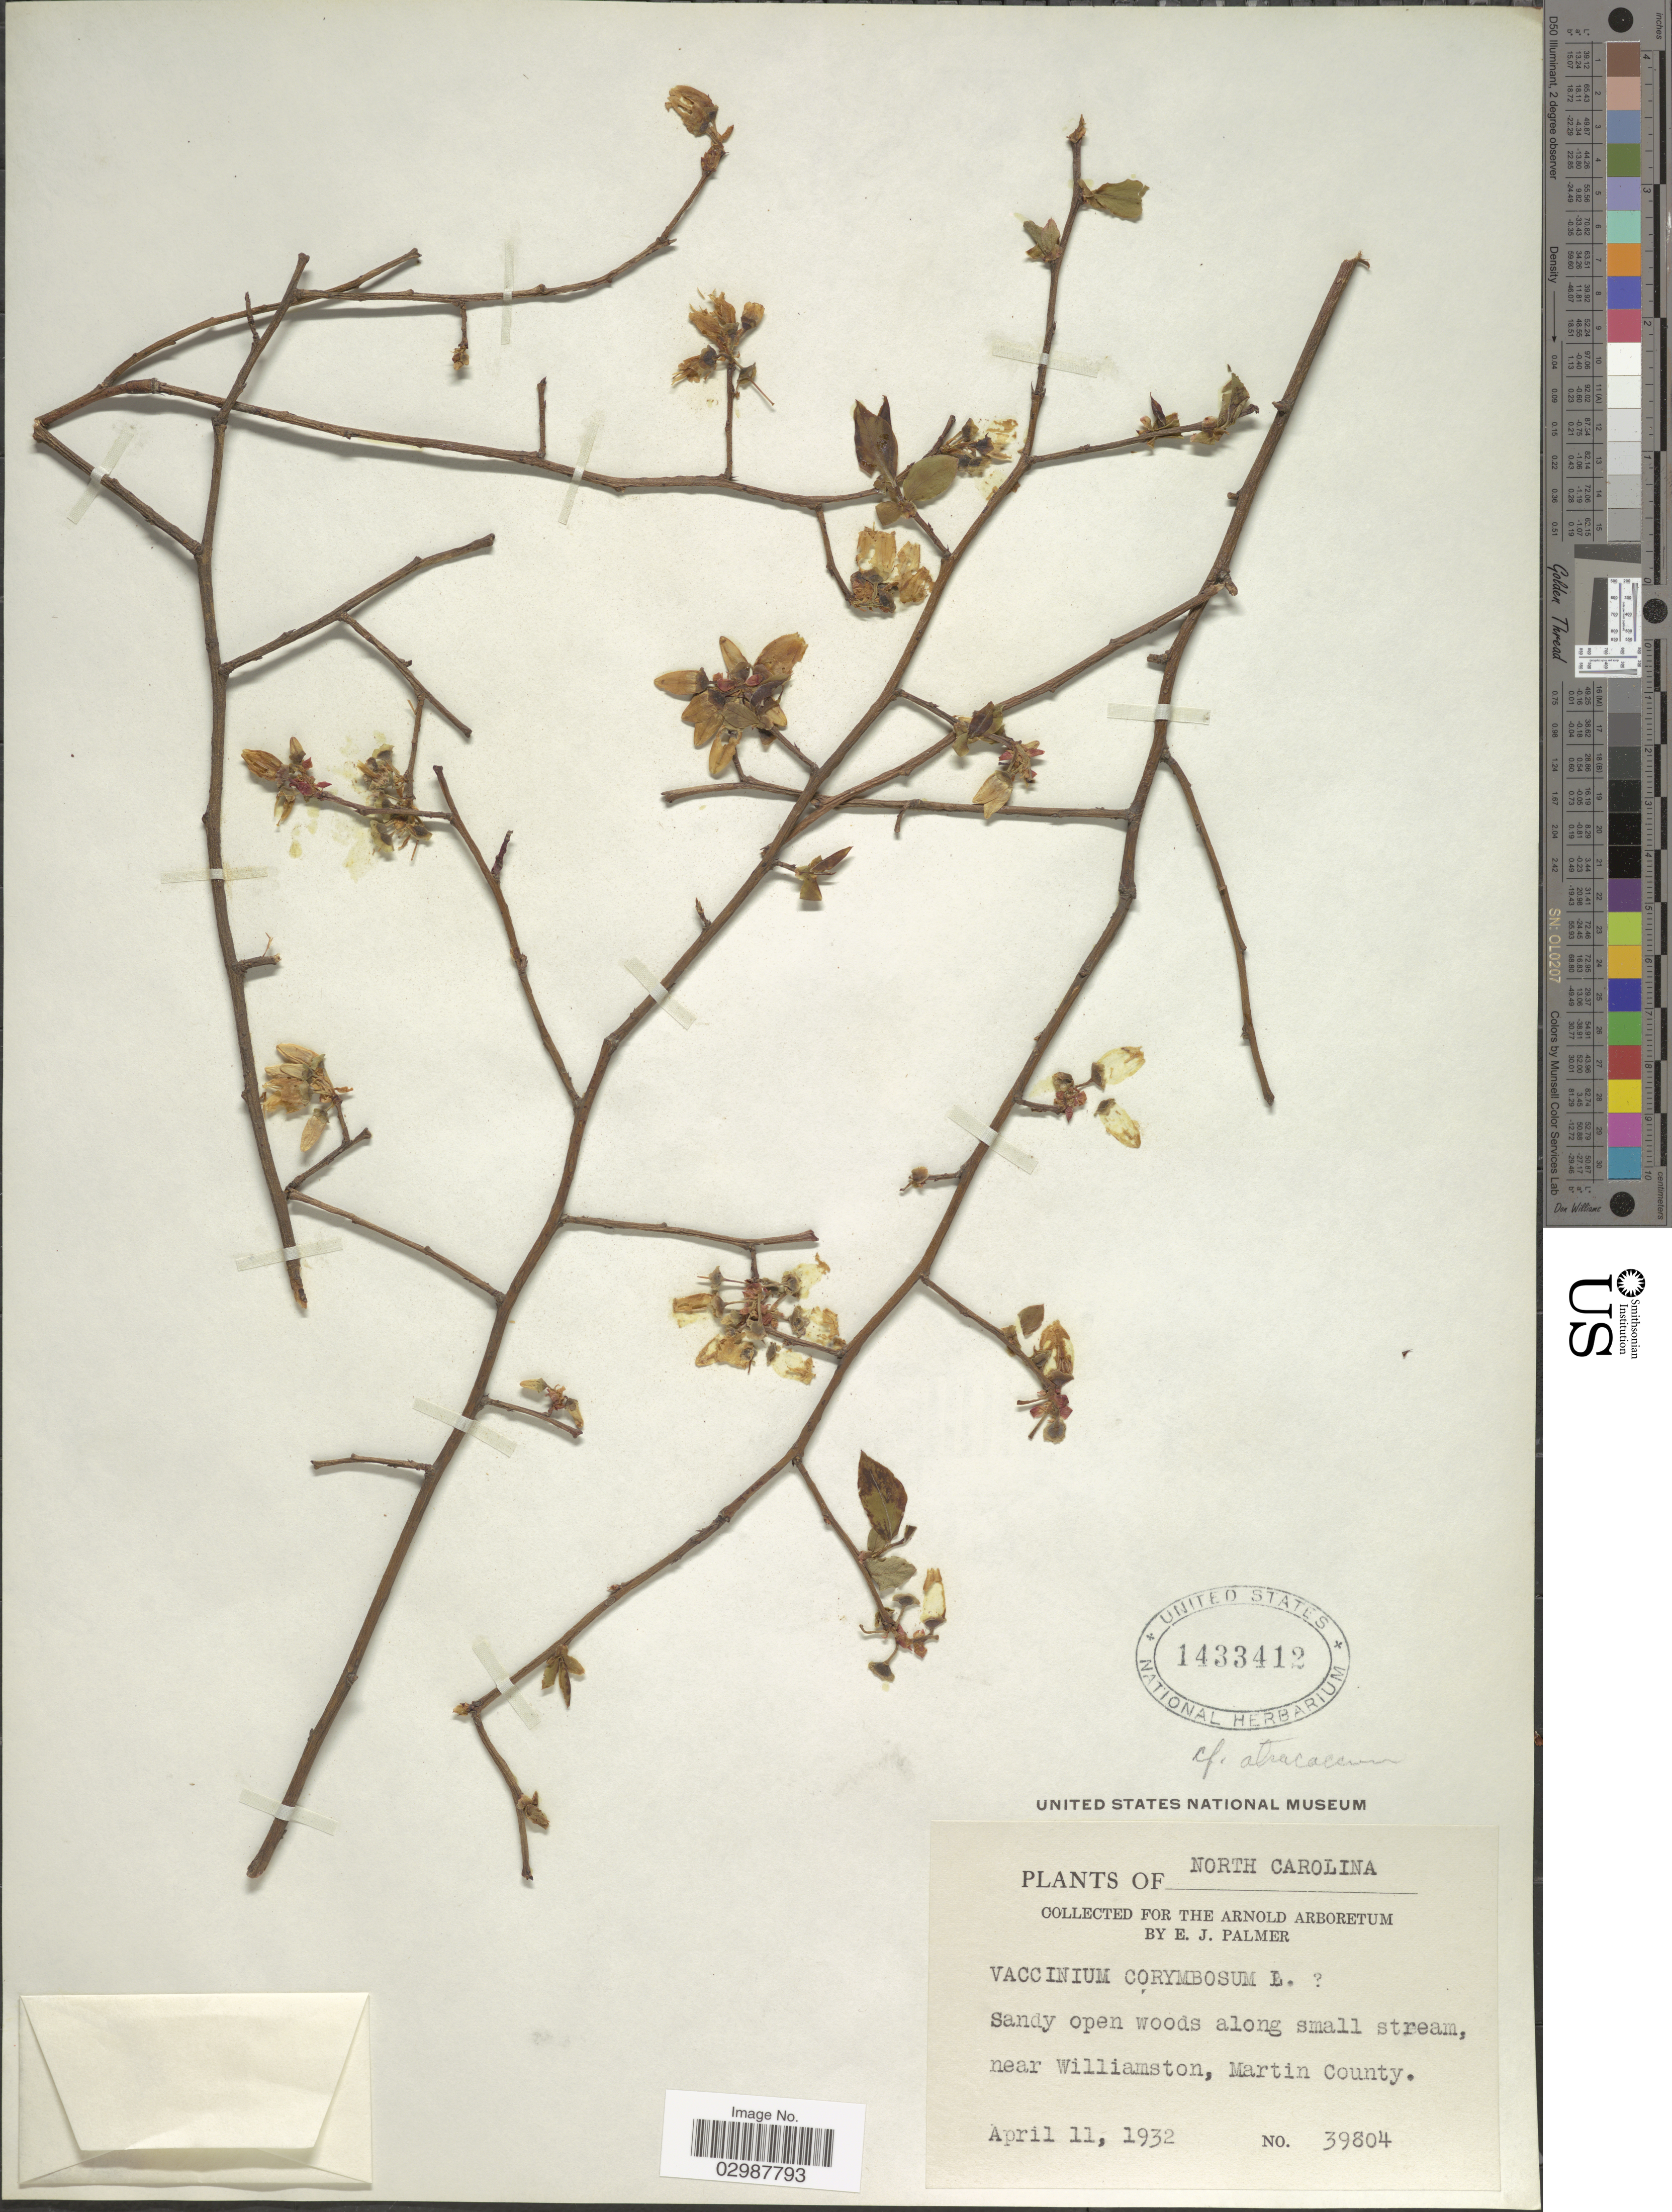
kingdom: Plantae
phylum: Tracheophyta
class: Magnoliopsida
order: Ericales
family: Ericaceae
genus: Vaccinium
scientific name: Vaccinium corymbosum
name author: L.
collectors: E. J. Palmer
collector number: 39804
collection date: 1932-04-11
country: United States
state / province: North Carolina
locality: Near Williamston, Martin County.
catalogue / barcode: US 1433412